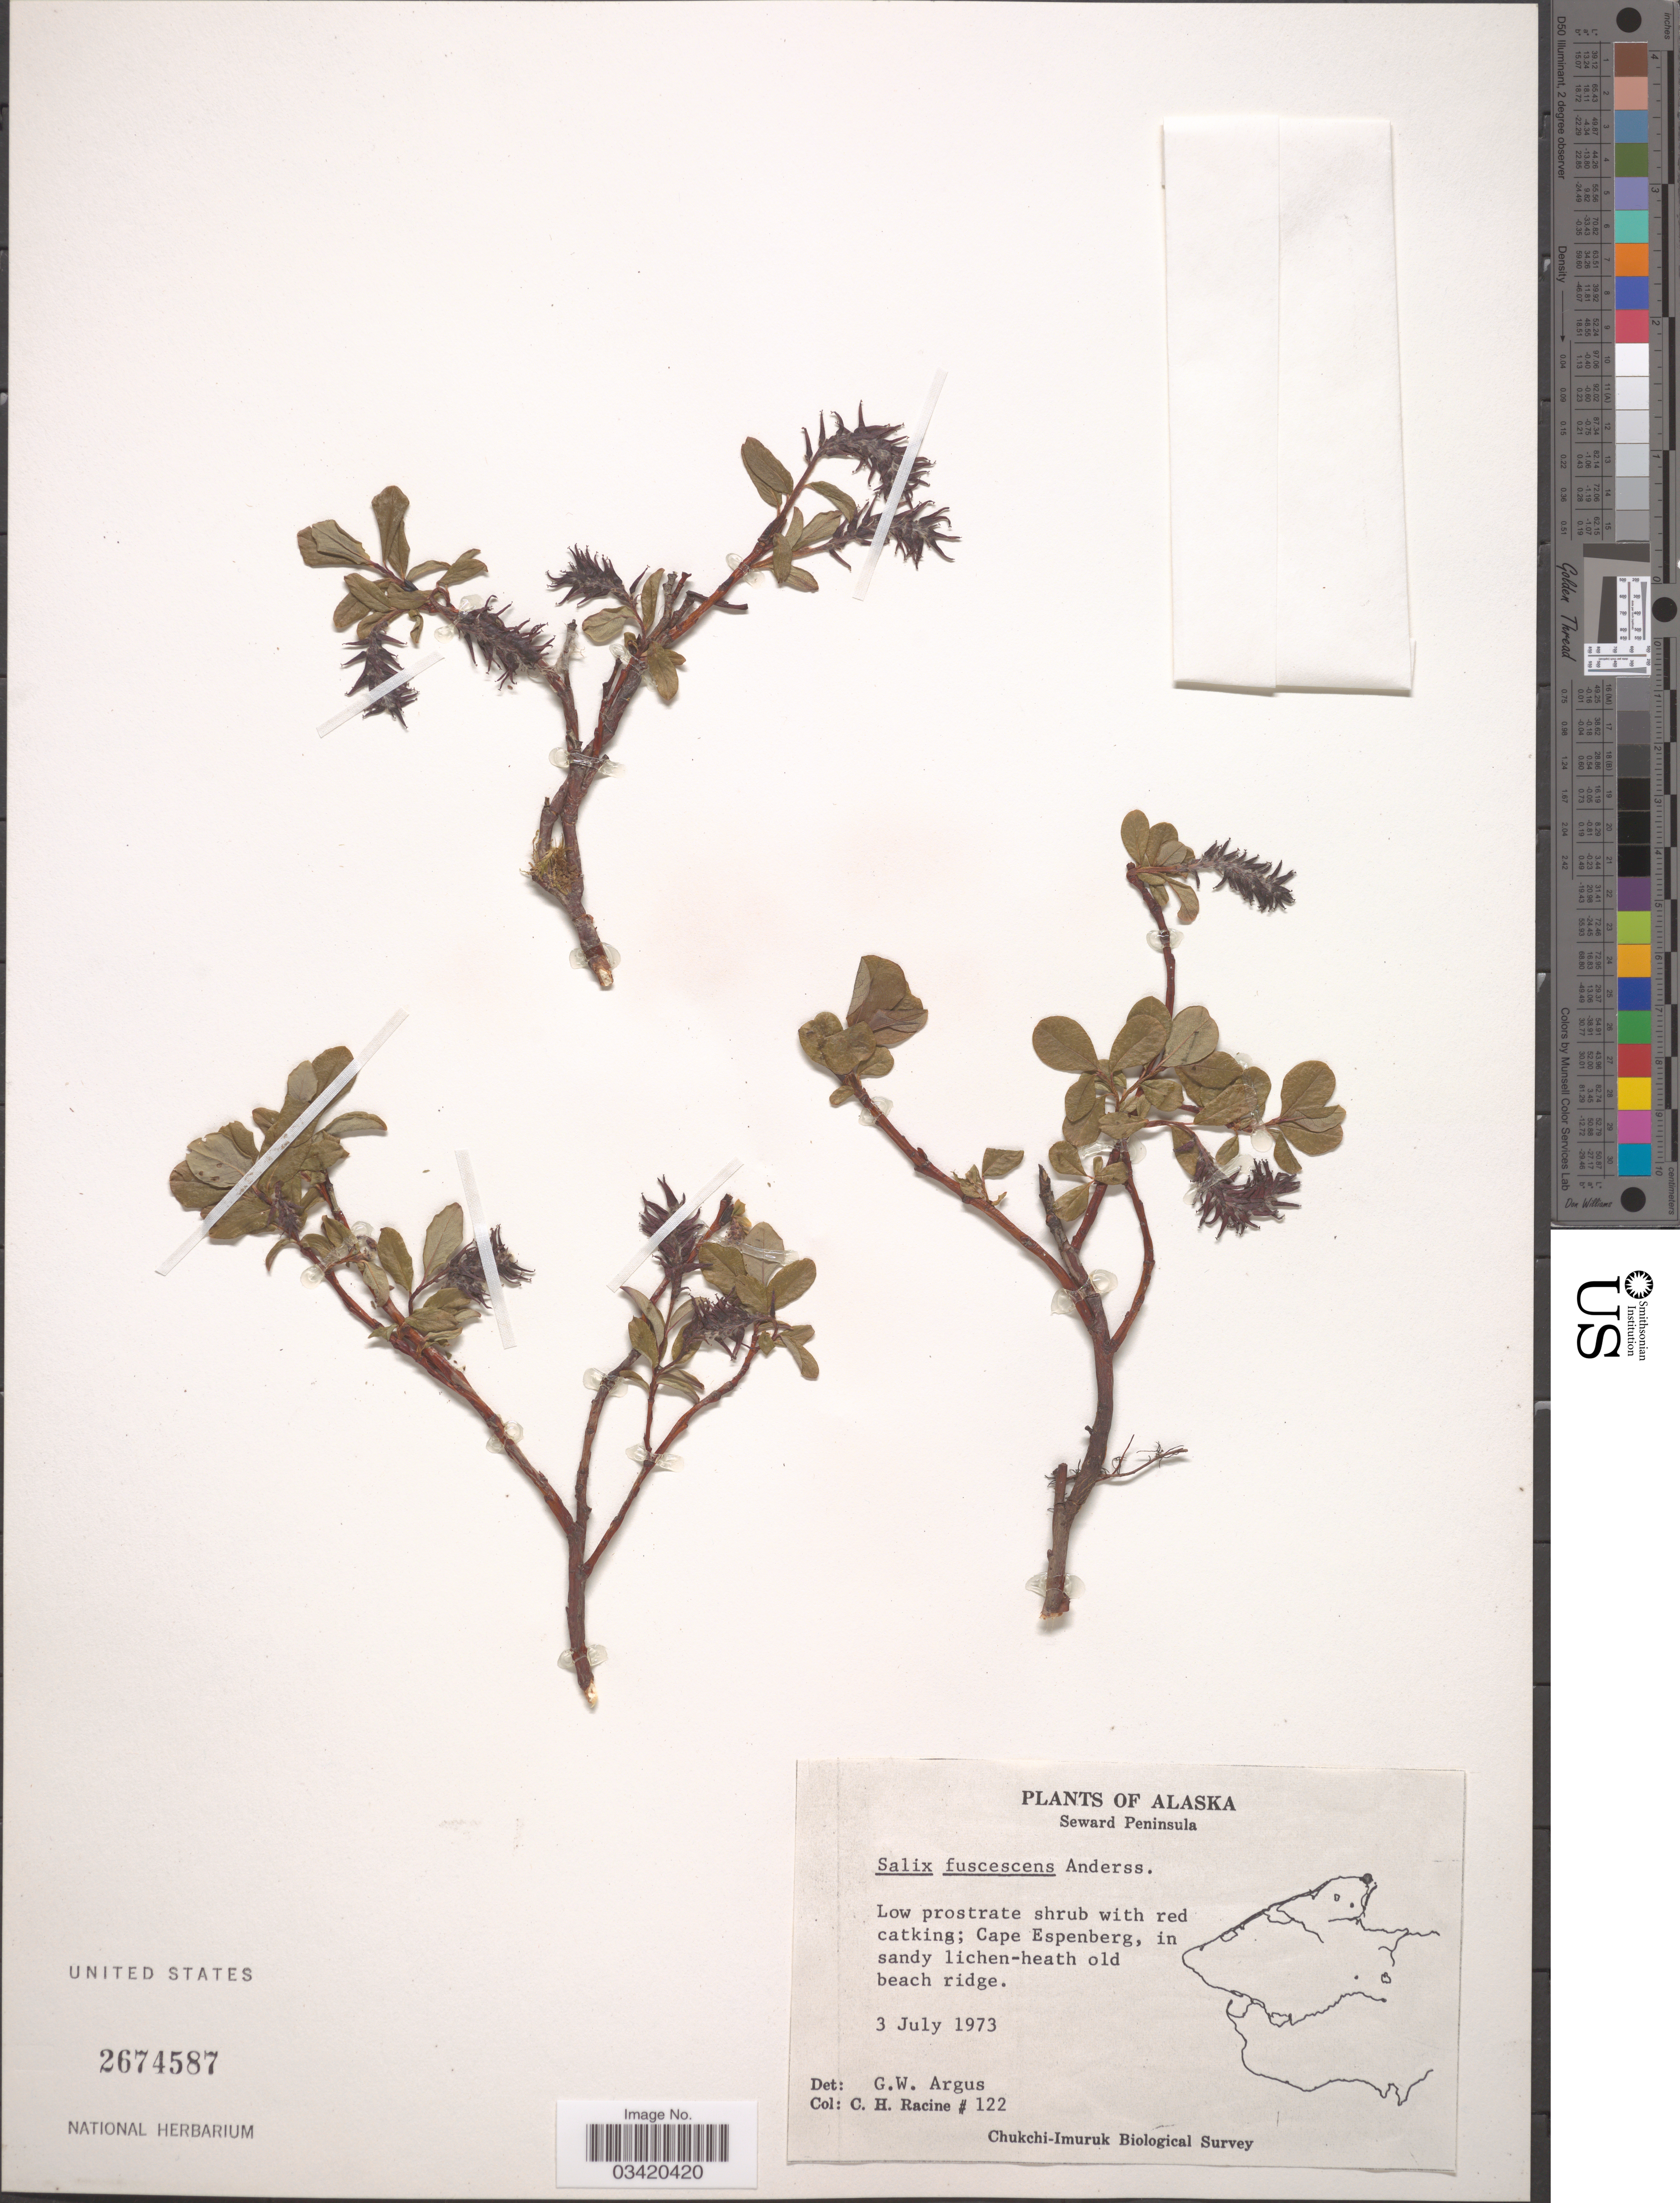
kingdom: Plantae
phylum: Tracheophyta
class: Magnoliopsida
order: Malpighiales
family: Salicaceae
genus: Salix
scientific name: Salix fuscescens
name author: Andersson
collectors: C. Racine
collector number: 122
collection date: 1973-07-03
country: United States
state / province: Alaska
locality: Seward Peninsula. Cape Espenberg.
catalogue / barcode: US 2674587